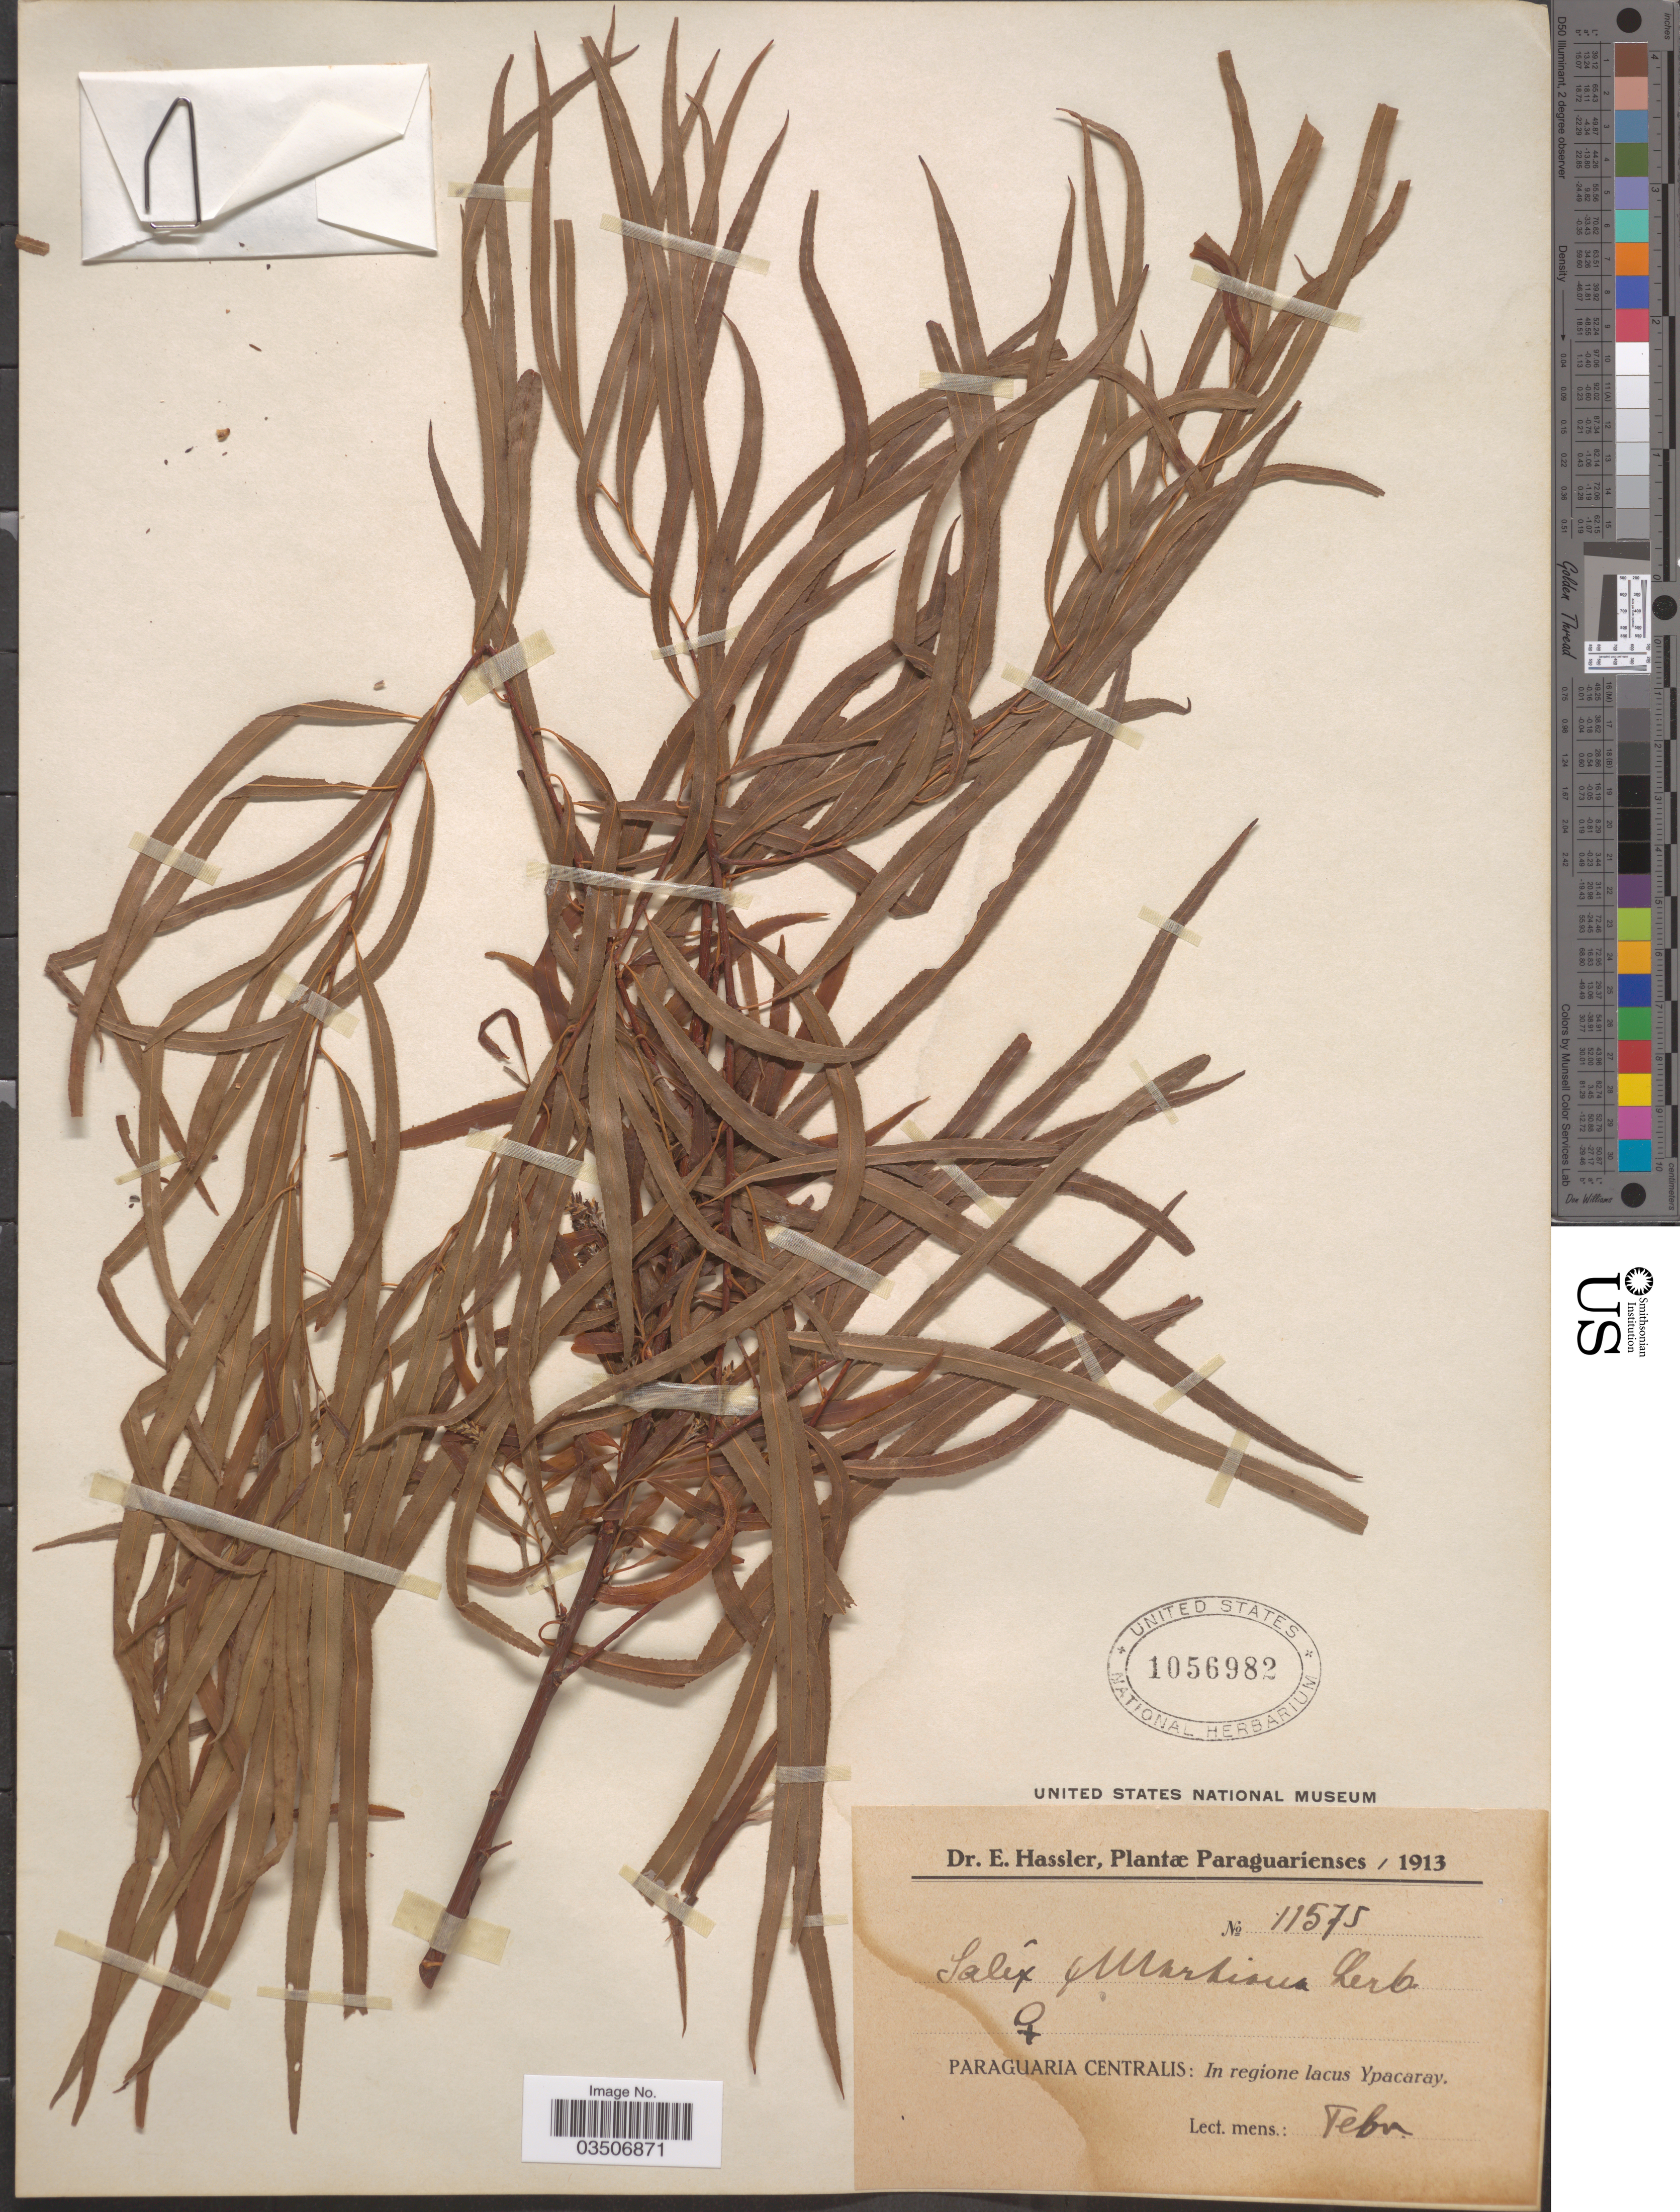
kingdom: Plantae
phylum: Tracheophyta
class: Magnoliopsida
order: Malpighiales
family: Salicaceae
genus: Salix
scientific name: Salix martiana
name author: Leyb.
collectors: E. Hassler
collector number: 11575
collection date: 1913-02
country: Paraguay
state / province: Paraguari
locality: Paraguaria Centralis: in regione lacus Ypacaray.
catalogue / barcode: US 1056982